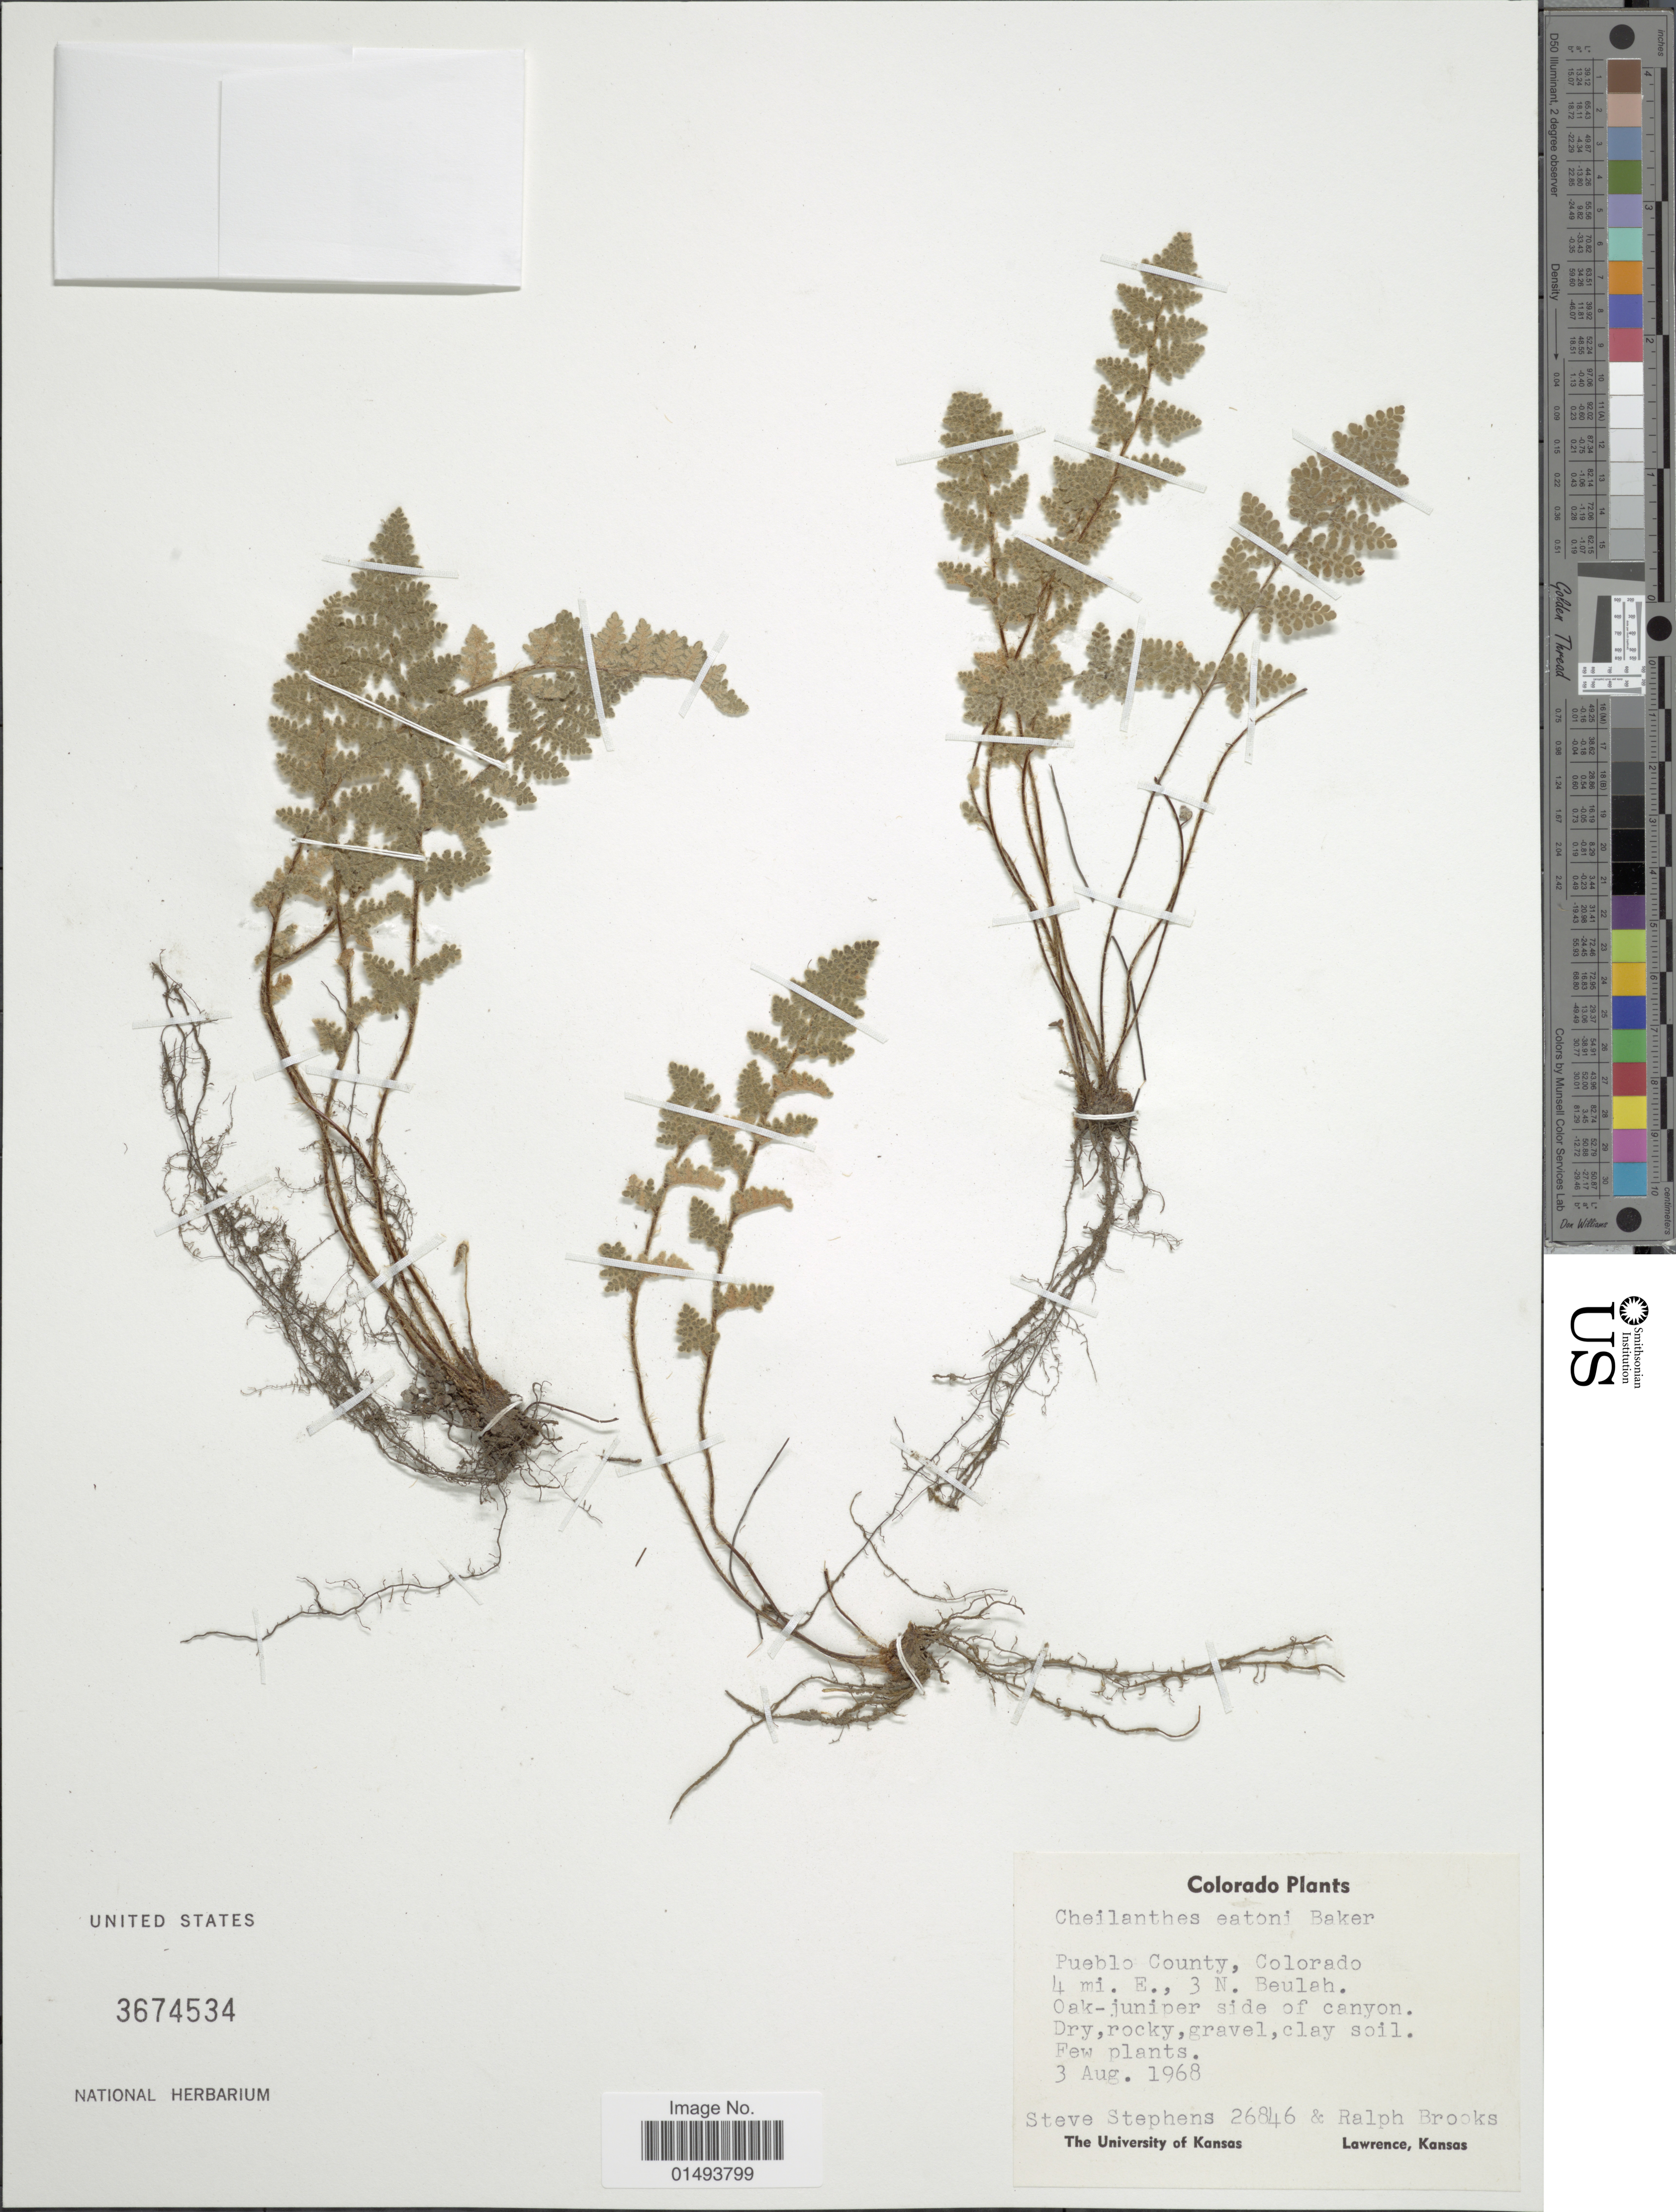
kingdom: Plantae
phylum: Tracheophyta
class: Polypodiopsida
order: Polypodiales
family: Pteridaceae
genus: Myriopteris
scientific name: Myriopteris rufa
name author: Fée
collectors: S. Stephens & R. E. Brooks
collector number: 26846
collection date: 1968-08-03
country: United States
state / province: Colorado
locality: Colorado Plants, Pueblo County, 4 mi. E. 3 N Beulah. Oak juniper side of Canyon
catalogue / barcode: US 3674534